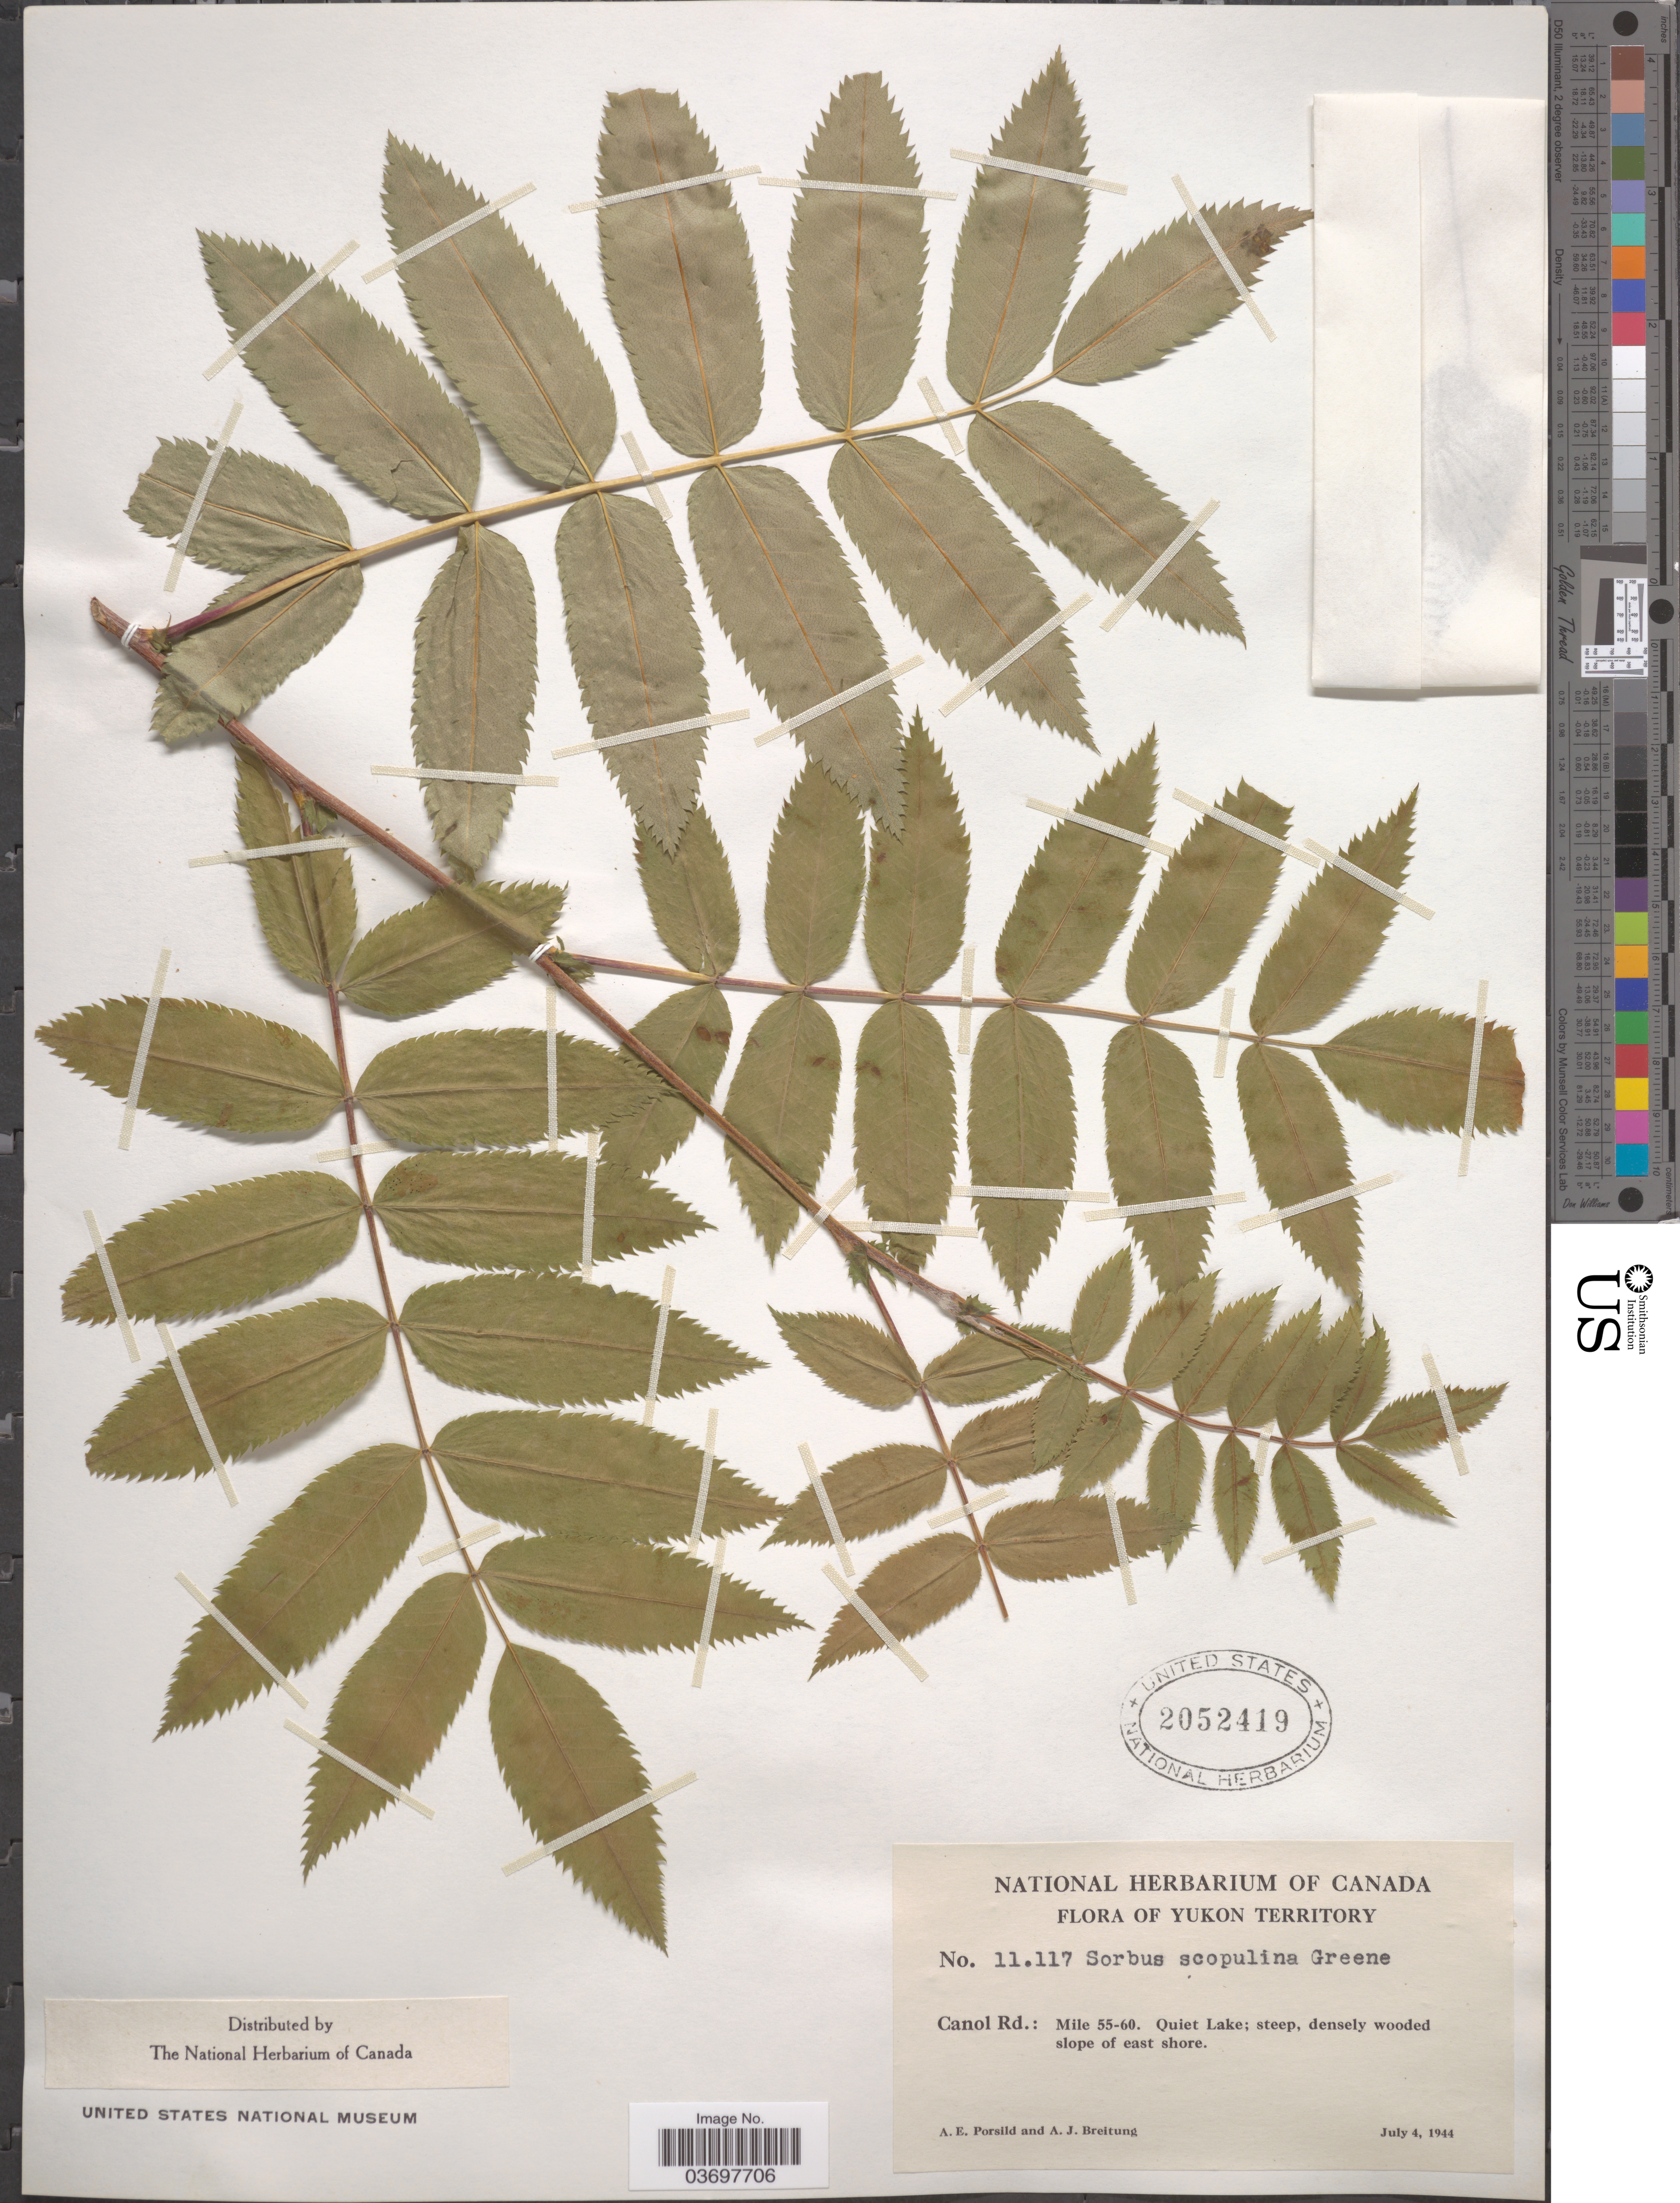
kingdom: Plantae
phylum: Tracheophyta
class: Magnoliopsida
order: Rosales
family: Rosaceae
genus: Sorbus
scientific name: Sorbus scopulina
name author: Greene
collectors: A. E. Porsild & A. Breitung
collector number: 11117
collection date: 1944-07-04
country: Canada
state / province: Yukon Territory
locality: Canol Rd.: Mile 55-60. Quiet Lake; steep, densely wooded slope of east shore.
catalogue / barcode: US 2052419